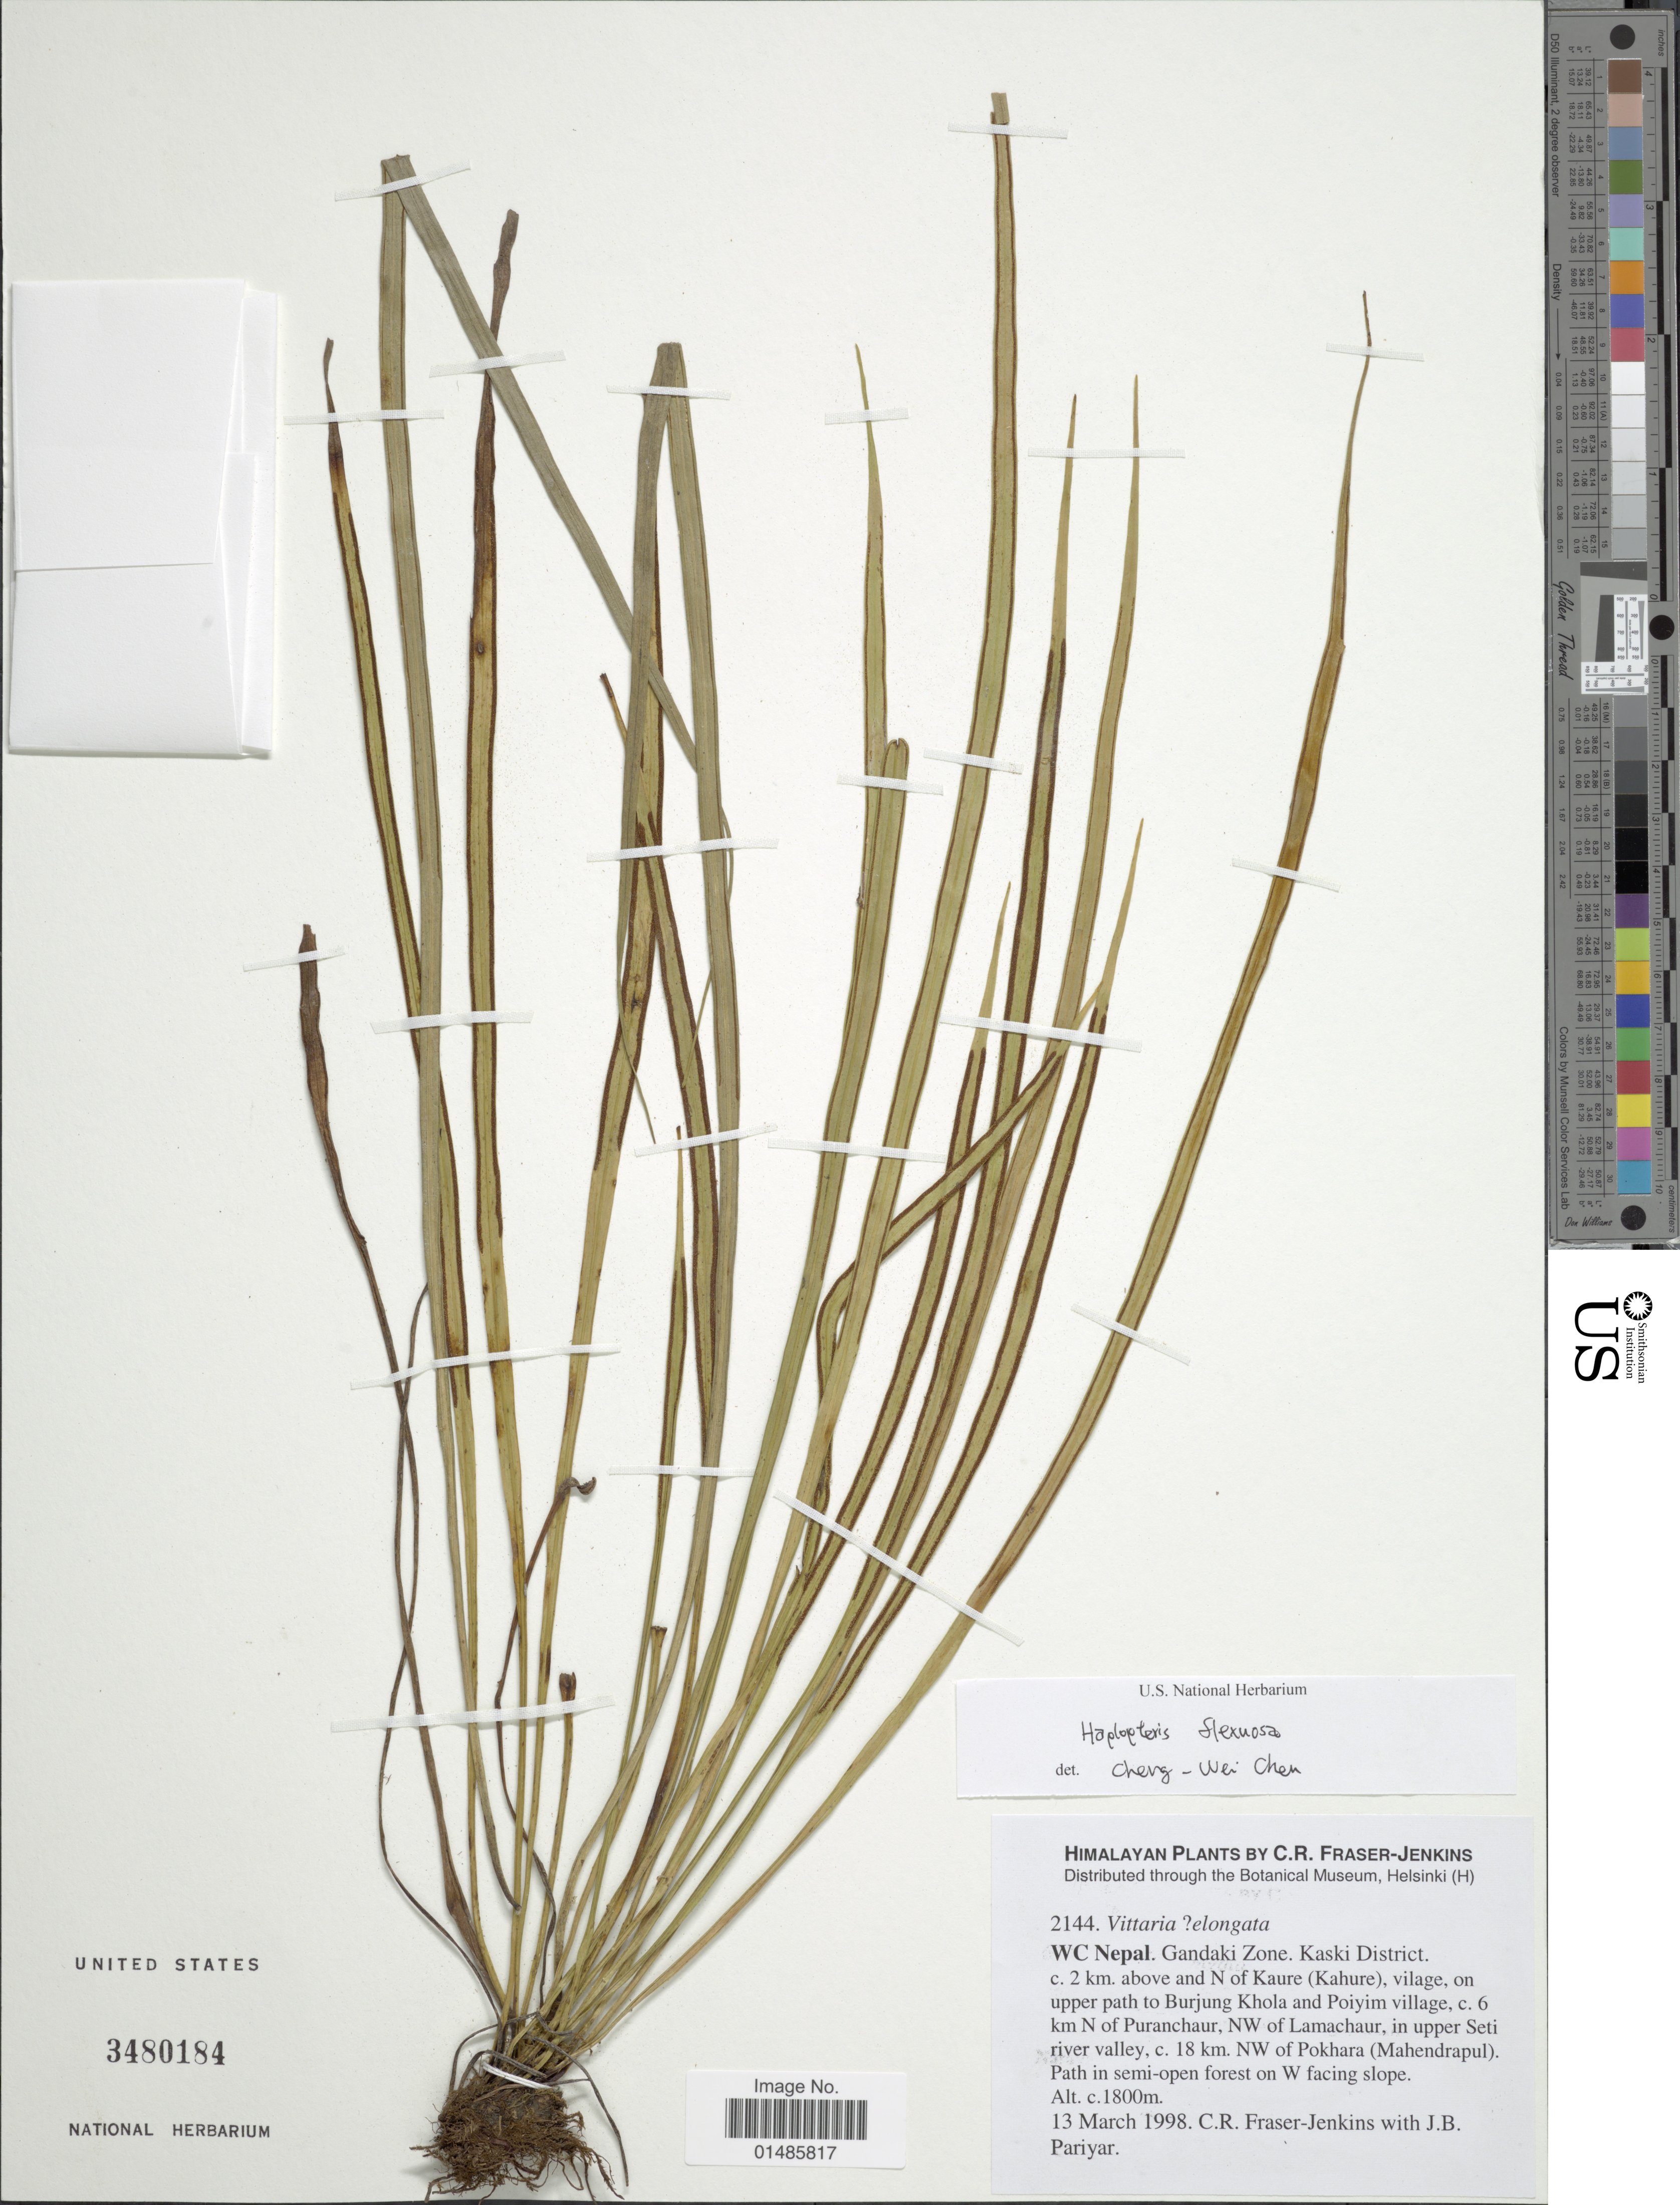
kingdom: Plantae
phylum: Tracheophyta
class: Polypodiopsida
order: Polypodiales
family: Pteridaceae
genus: Haplopteris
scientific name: Haplopteris flexuosa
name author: (Fée) E.H. Crane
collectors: C. R. Fraser-Jenkins & J. Pariyar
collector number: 2144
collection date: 1998-03-13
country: Nepal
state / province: Gandaki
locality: WC Nepal. Gandaki Zone. Kaski District, c. 2 km. above and N of Kaure (Kahure), village, on upper path to Burjung Khola and Poiyim village, c. 6 km N of Purnchaur, NW of Lamachaur, in upper Seti river valley, c. 18 km. NW of Pokhara (Mahendrapul). Himalayan plants.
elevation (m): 1800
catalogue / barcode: US 3480184